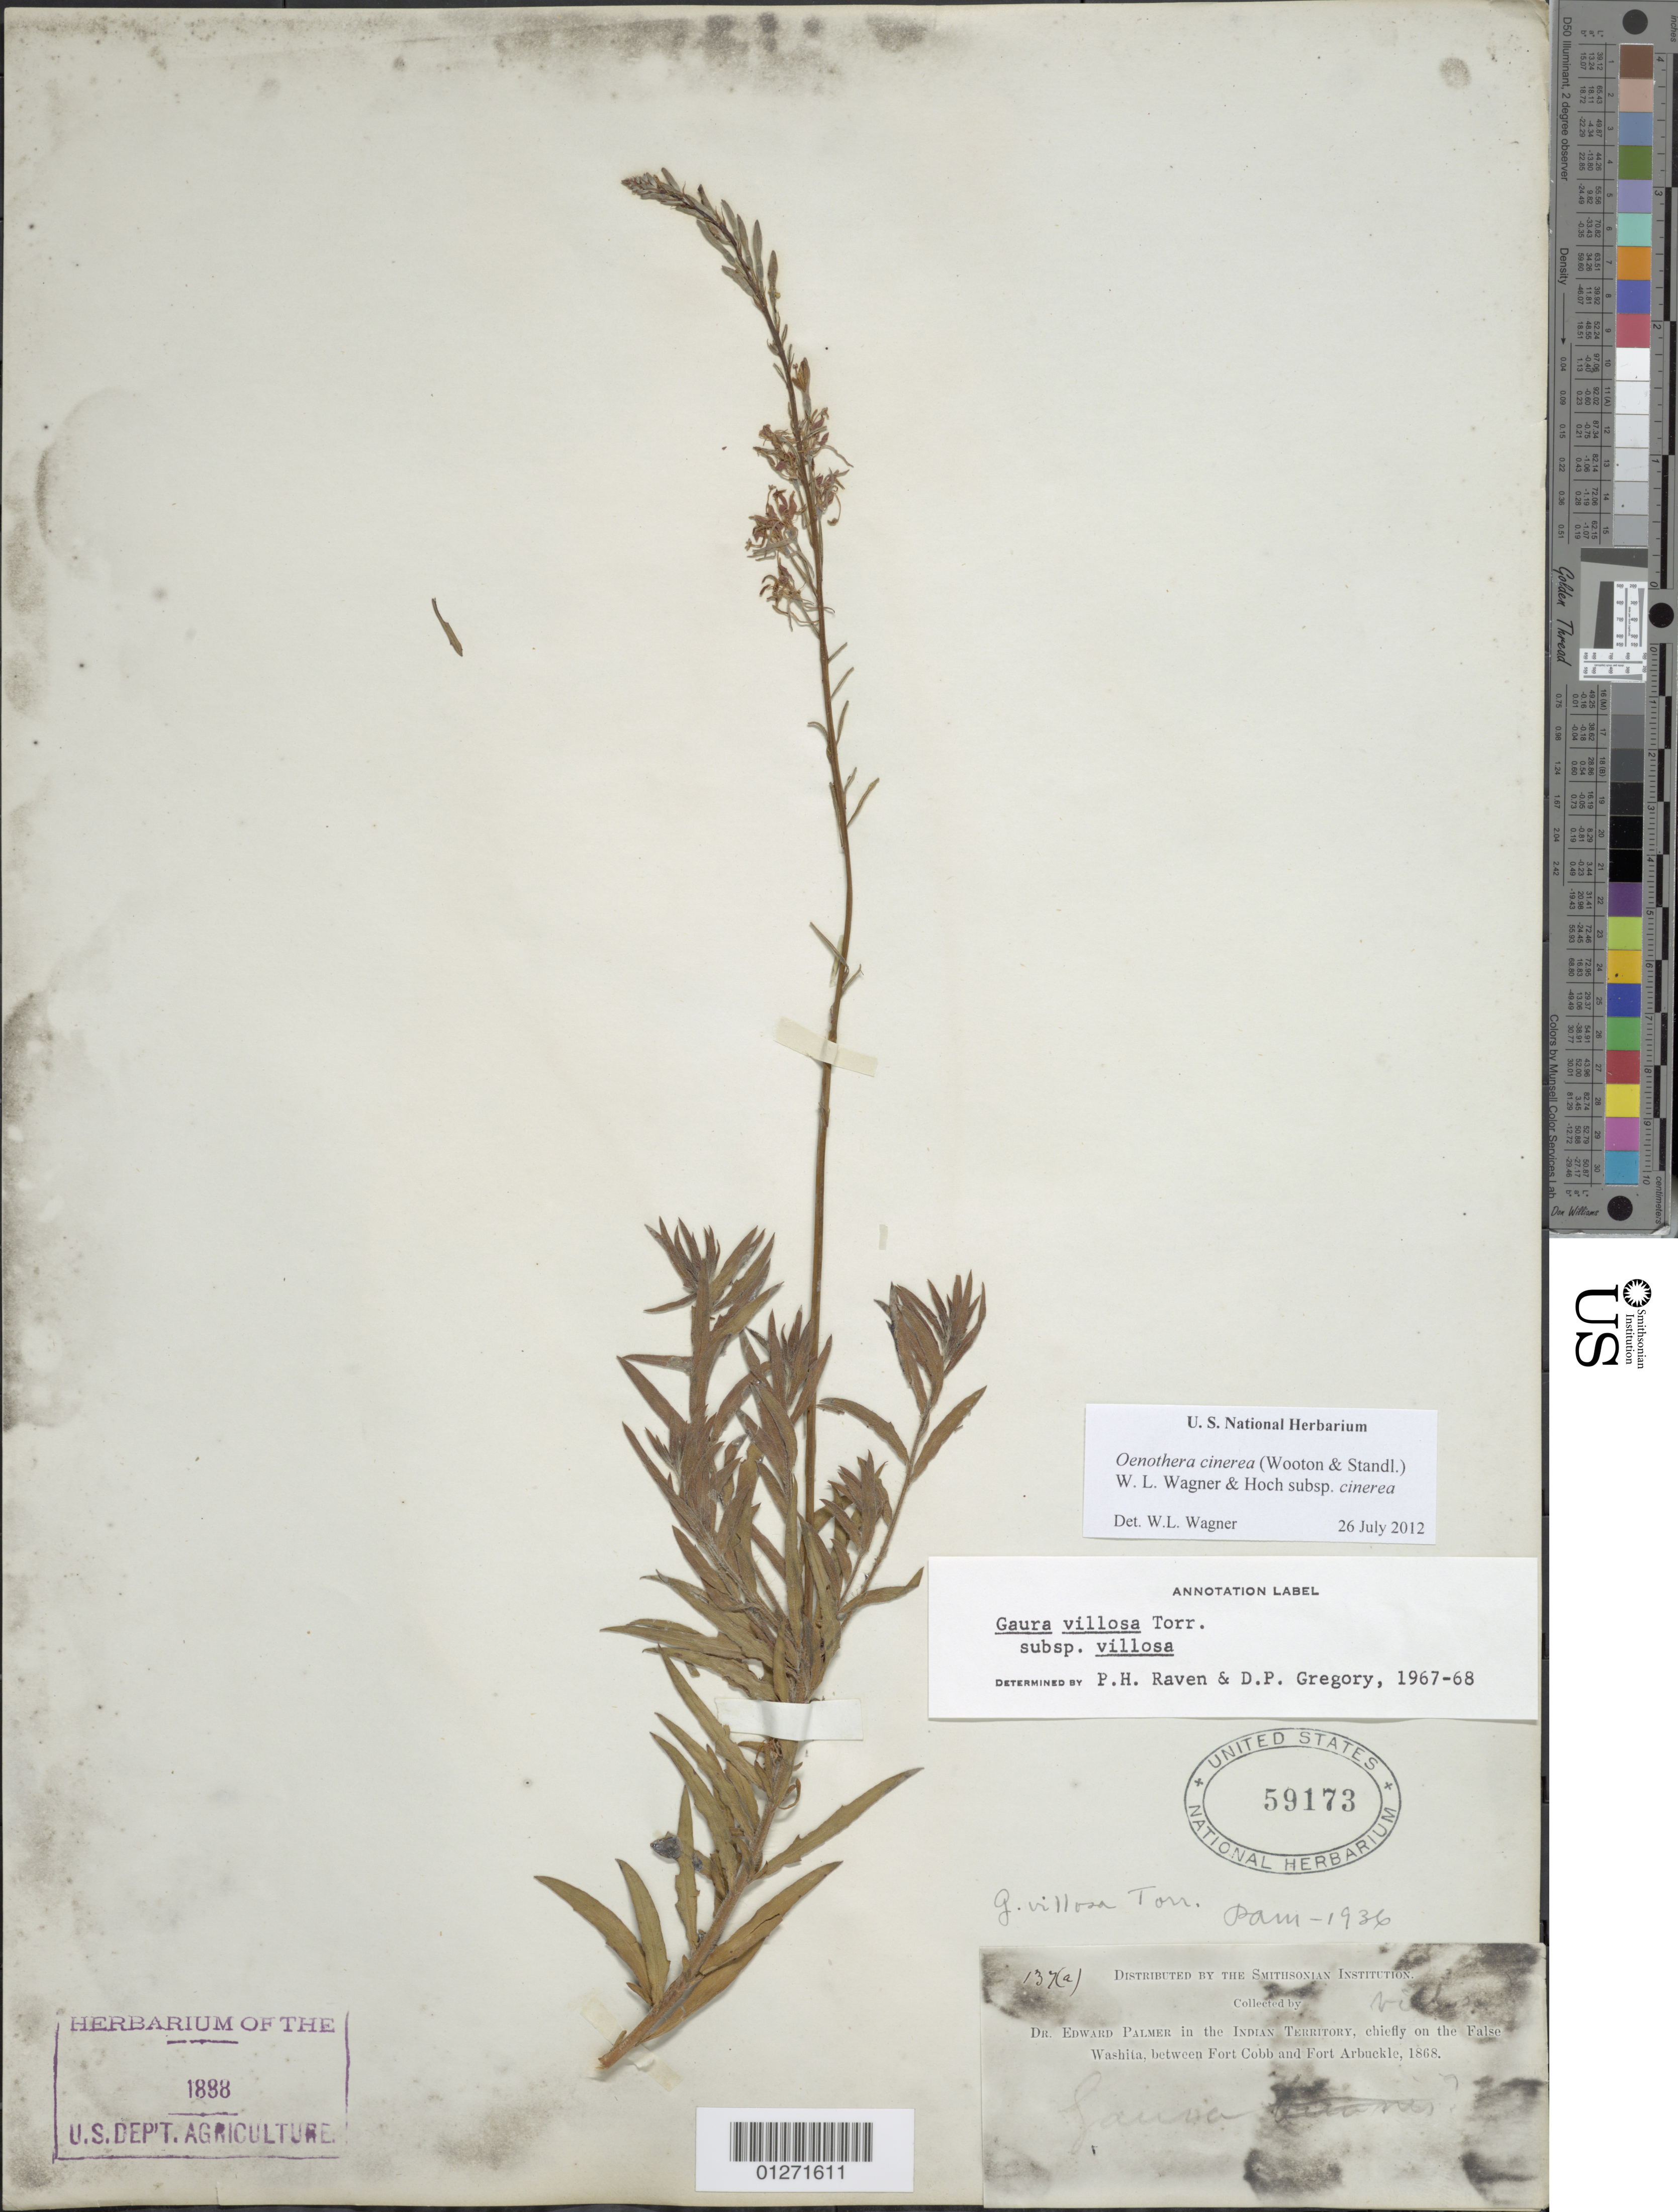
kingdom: Plantae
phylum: Tracheophyta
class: Magnoliopsida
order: Myrtales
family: Onagraceae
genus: Oenothera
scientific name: Oenothera cinerea subsp. cinerea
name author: (Wooton & Standl.) W.L. Wagner & Hoch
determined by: Wagner, W. L., (BOT), Smithsonian Institution - National Museum of Natural History (UNITED STATES)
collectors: E. Palmer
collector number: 137a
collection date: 1868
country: United States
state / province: Oklahoma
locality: Indian Territory, chiefly on the False Washita, between Fort Cobb and Fort Arbuckle.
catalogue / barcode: US 59173